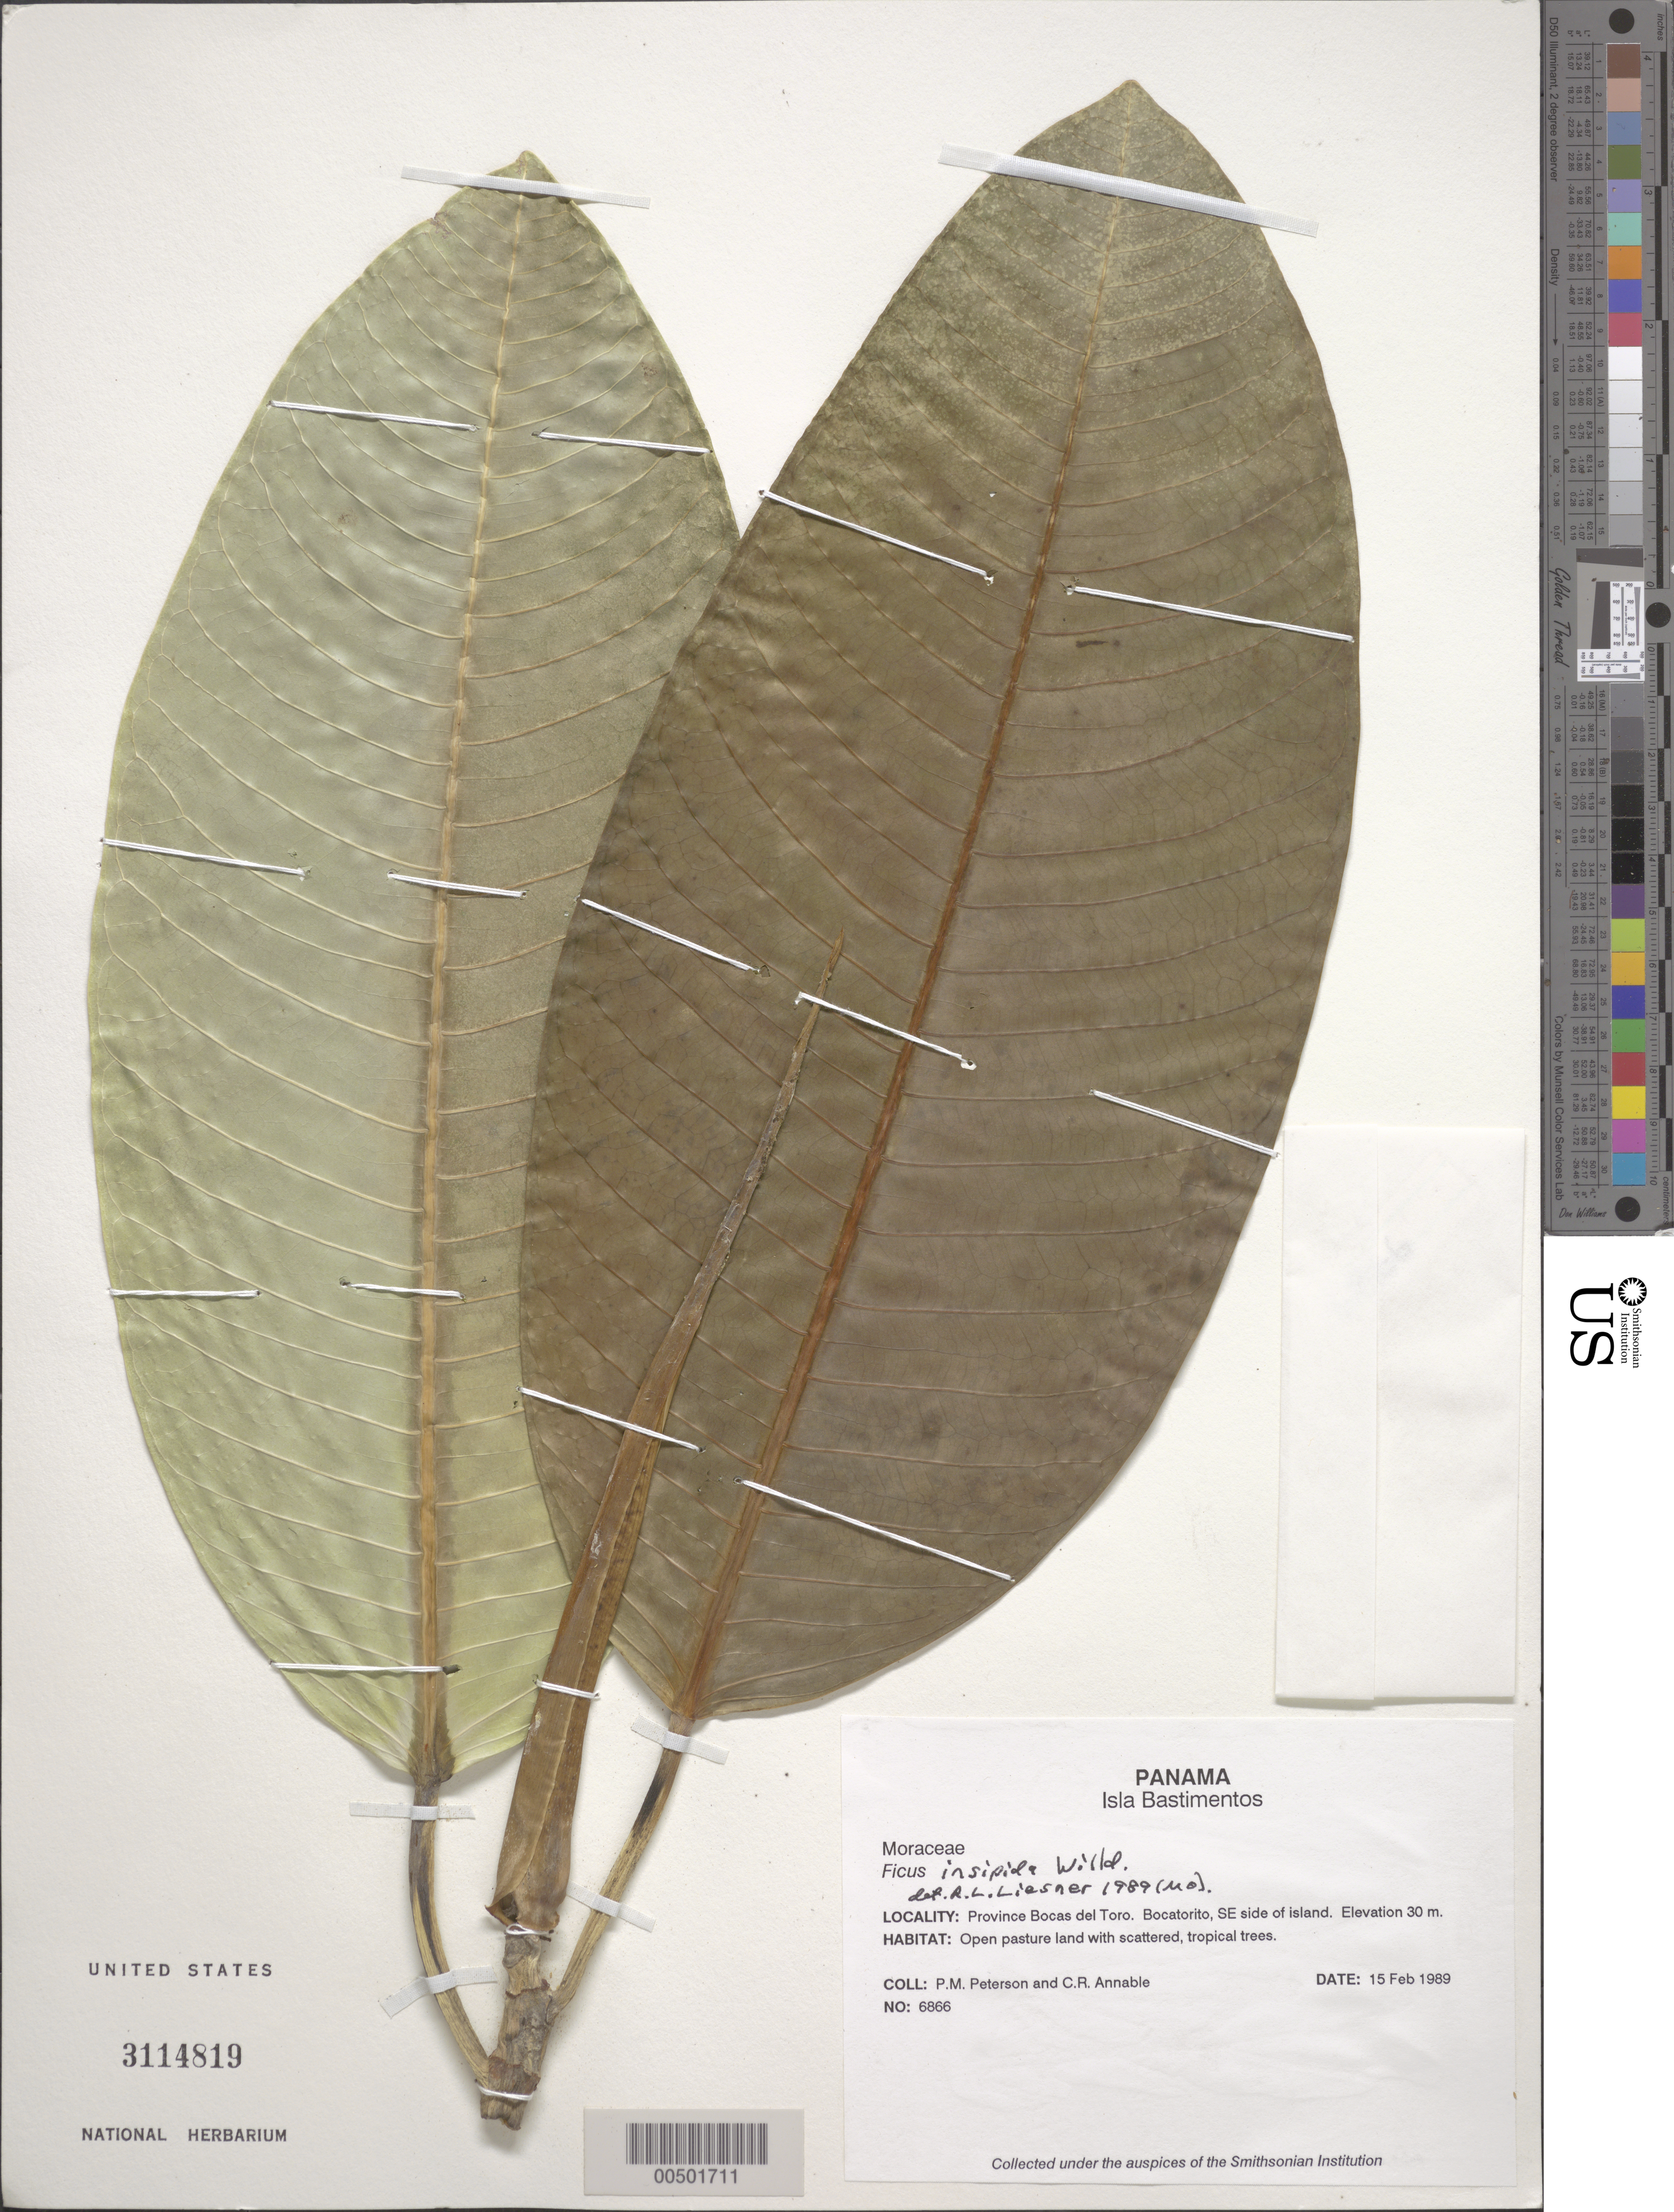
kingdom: Plantae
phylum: Tracheophyta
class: Magnoliopsida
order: Rosales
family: Moraceae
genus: Ficus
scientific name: Ficus insipida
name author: Willd.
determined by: Liesner, R. L.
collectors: P. M. Peterson & C. R. Annable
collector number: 06866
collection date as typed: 15 Feb 1989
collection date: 1989-02-15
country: Panama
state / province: Bocas del Toro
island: San Cristóbal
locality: Isla San Cristobal, BocaTorito, SE side of Island.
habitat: Open pasture land with scattered, tropical trees.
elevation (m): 30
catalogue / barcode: US 3114819